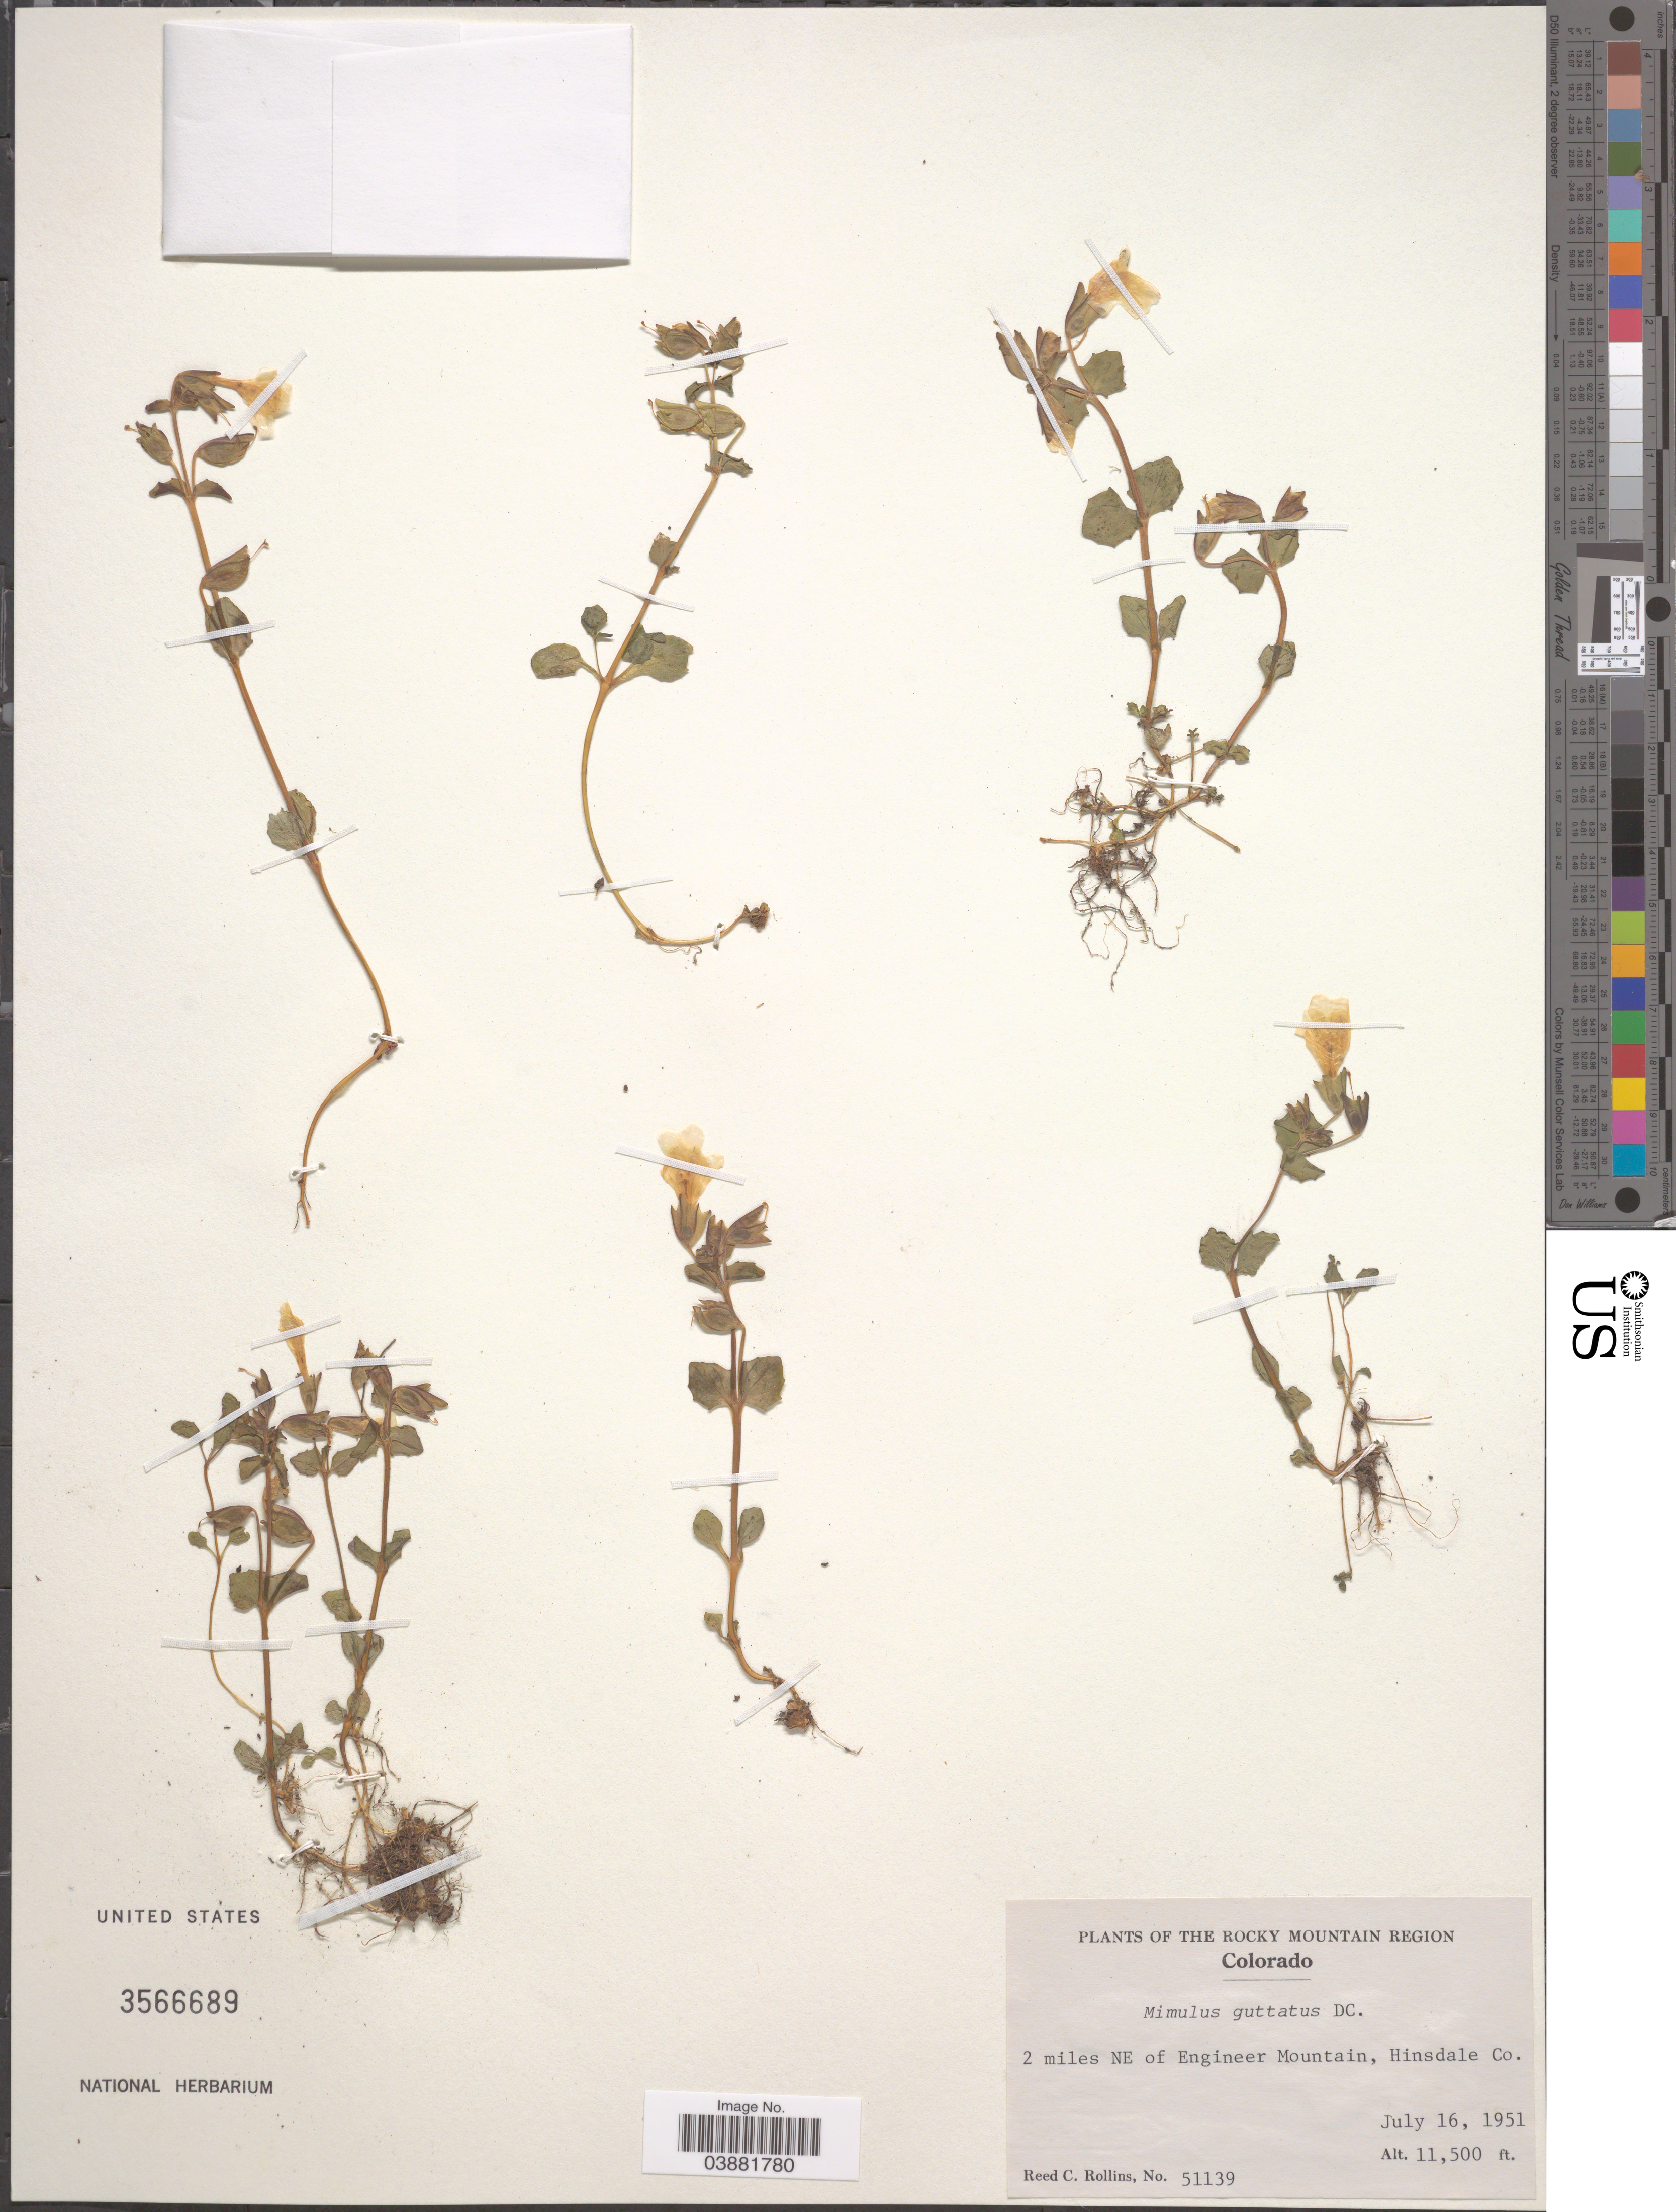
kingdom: Plantae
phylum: Tracheophyta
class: Magnoliopsida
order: Lamiales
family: Phrymaceae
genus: Mimulus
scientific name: Mimulus guttatus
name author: DC.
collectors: R. C. Rollins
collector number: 51139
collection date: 1951-07-16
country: United States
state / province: Colorado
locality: The Rocky Mountain Region. 2 miles NE of Engineer Mountain, Hinsdale Co.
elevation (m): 3505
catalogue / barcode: US 3566689